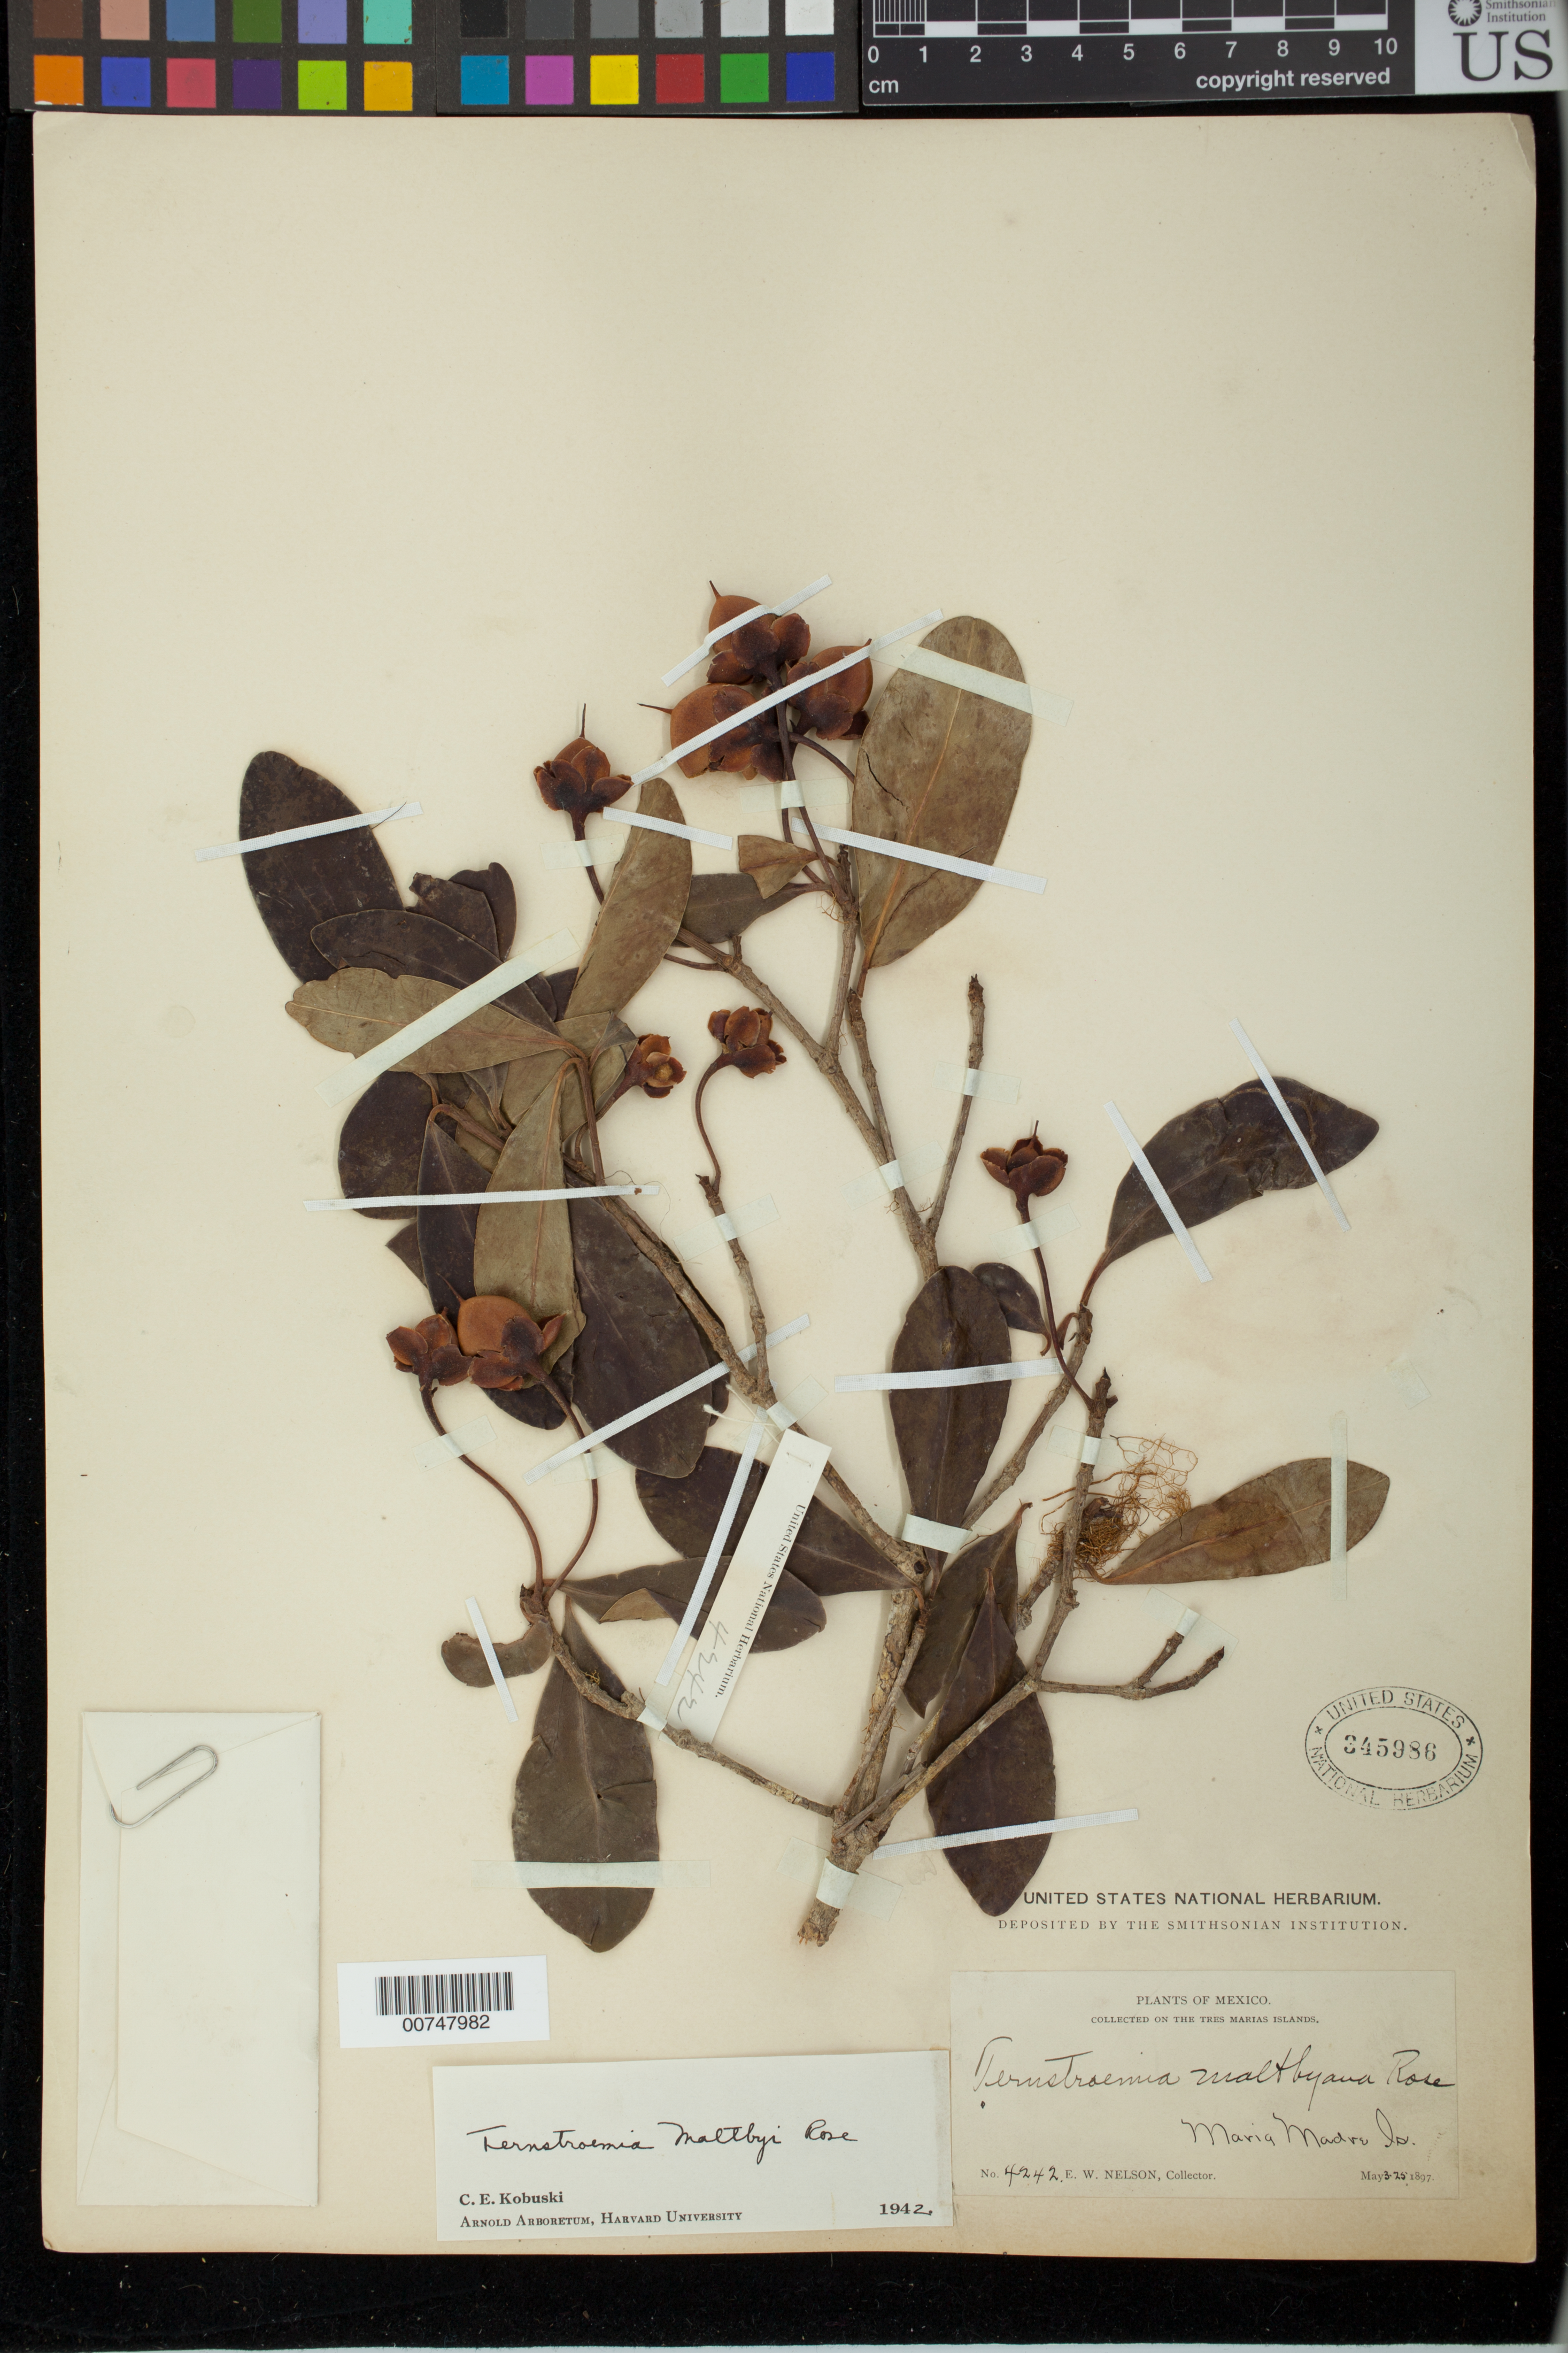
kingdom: Plantae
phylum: Tracheophyta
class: Magnoliopsida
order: Ericales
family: Pentaphylacaceae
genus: Ternstroemia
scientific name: Ternstroemia maltbyi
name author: Rose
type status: Syntype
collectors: E. W. Nelson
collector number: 4242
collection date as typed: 3 May 1897 to 25 May 1897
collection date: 1897-05-03/1897-05-25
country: México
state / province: Nayarit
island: Maria Madre I.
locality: Maria Madre Is.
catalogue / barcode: US 345986